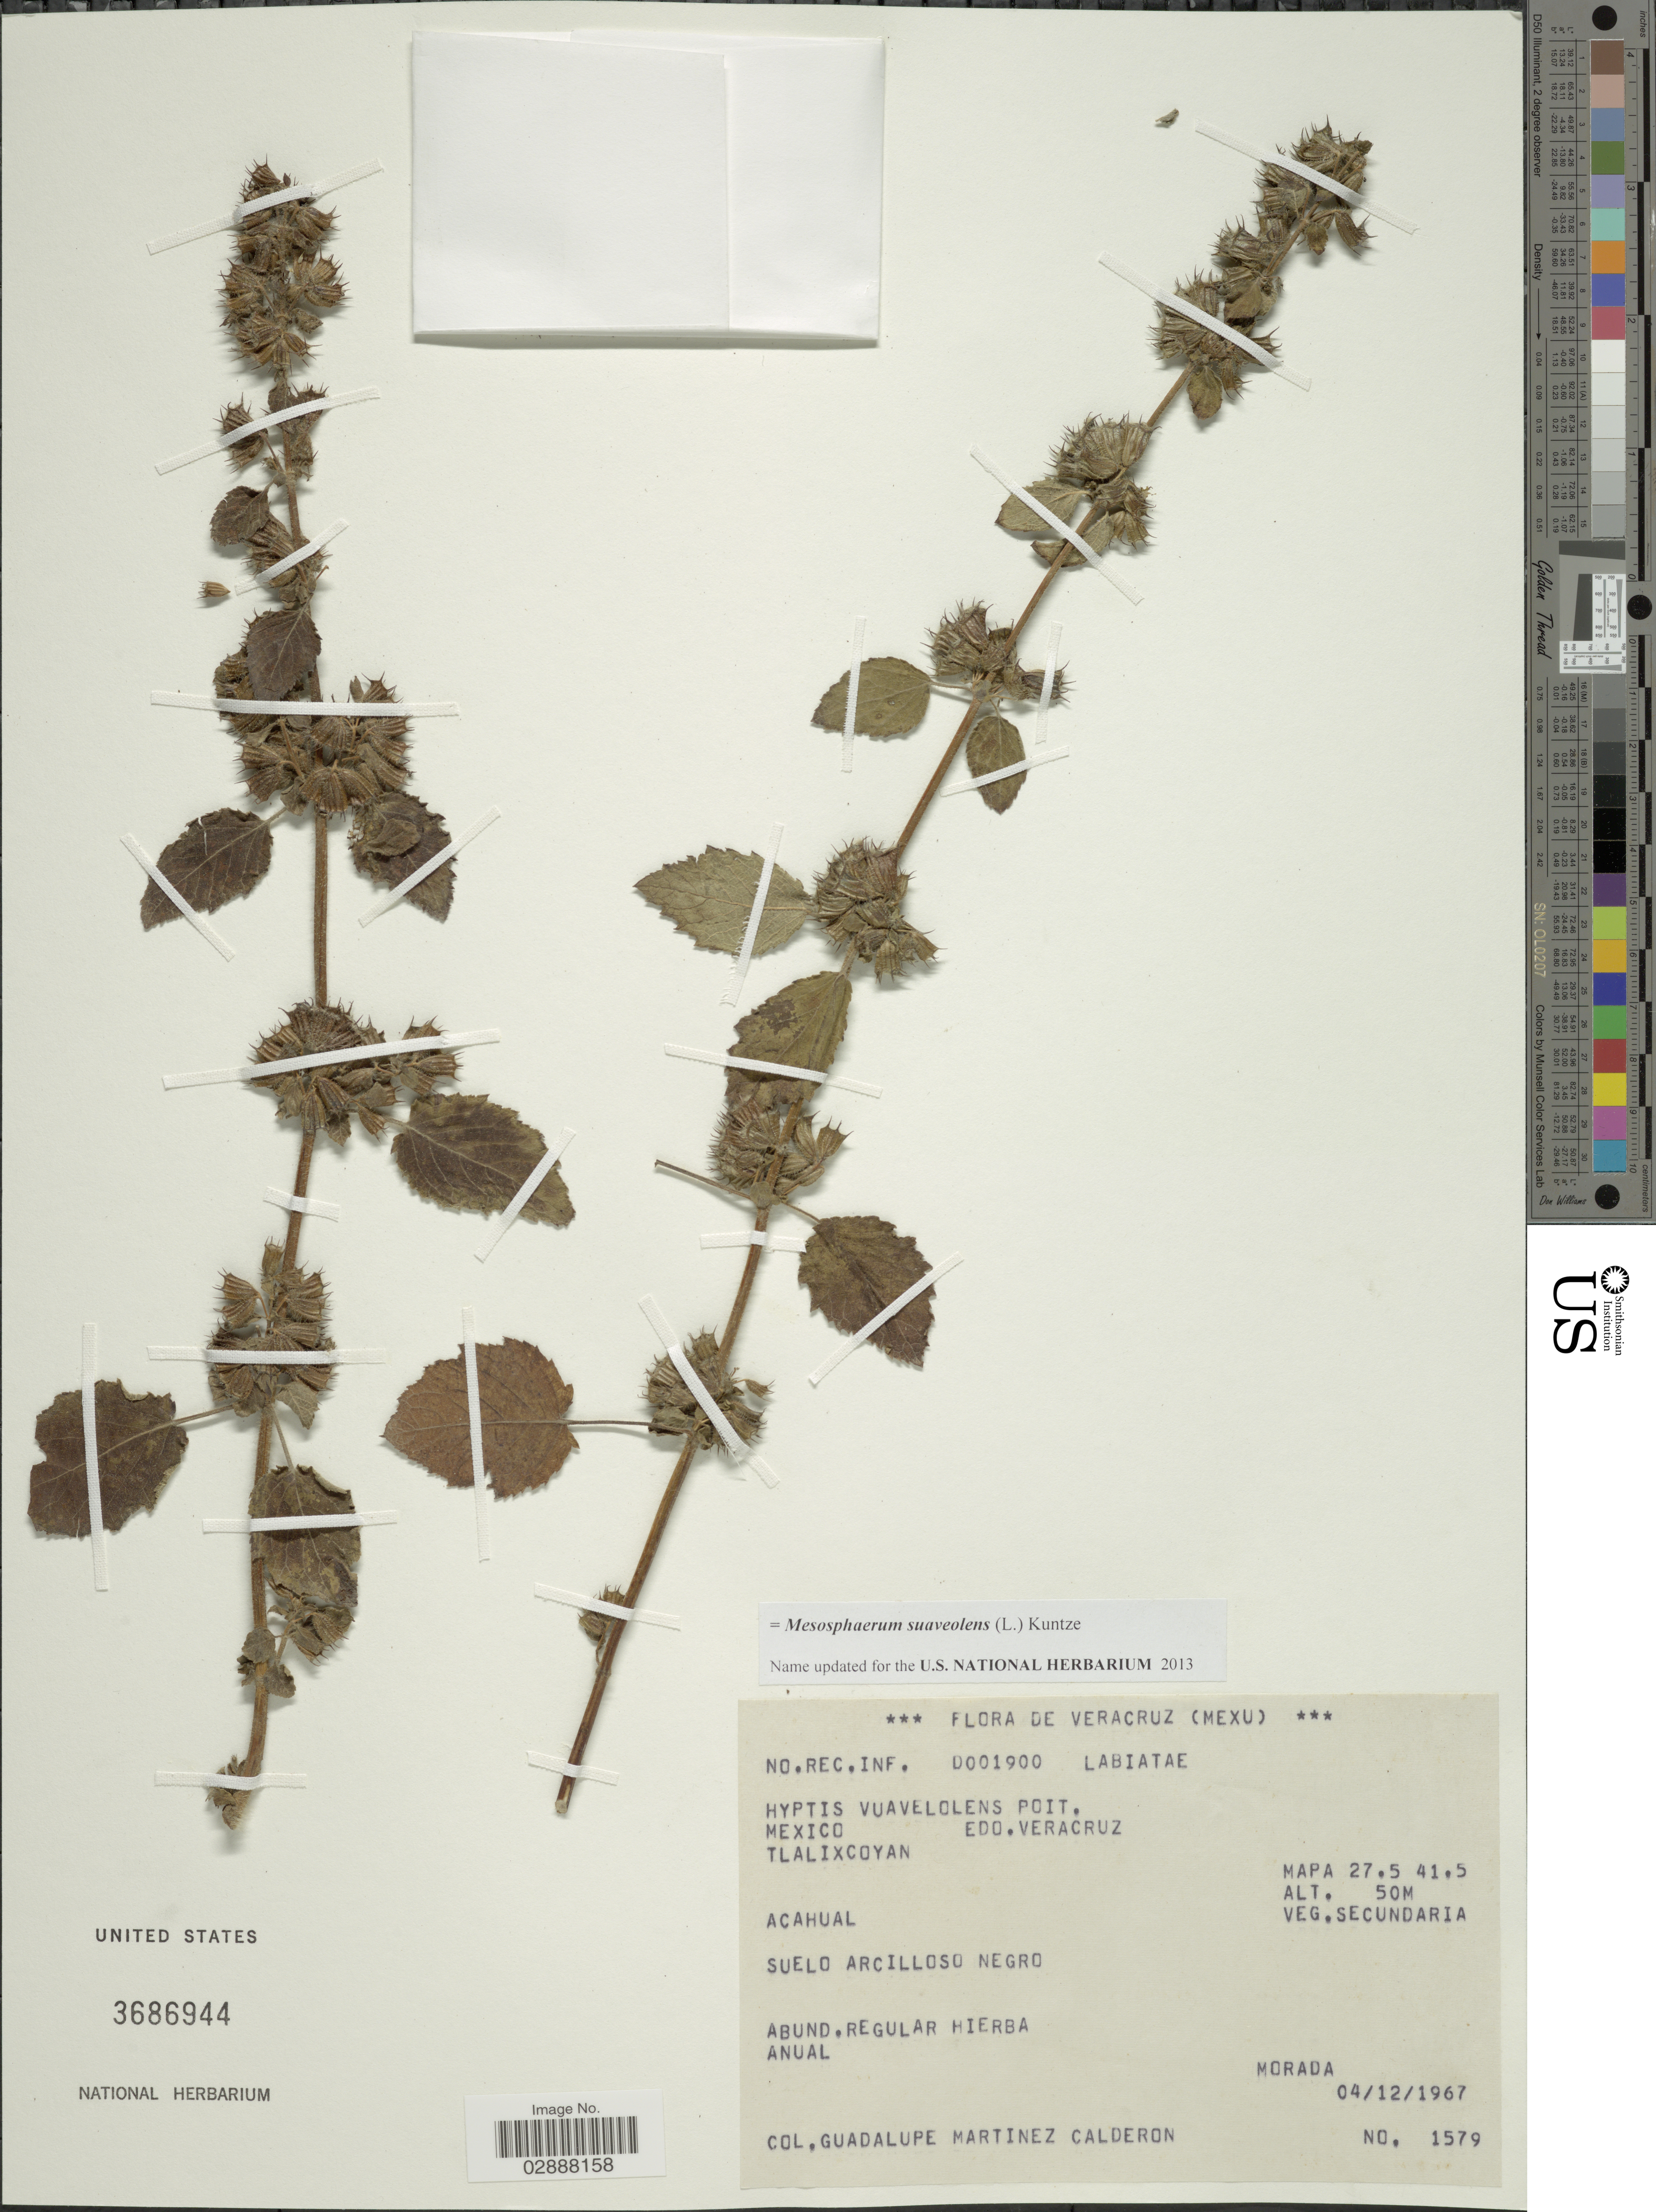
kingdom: Plantae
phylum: Tracheophyta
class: Magnoliopsida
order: Lamiales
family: Lamiaceae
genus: Mesosphaerum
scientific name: Mesosphaerum suaveolens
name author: (L.) Kuntze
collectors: G. Martinez-C.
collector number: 1579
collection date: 1967-12-04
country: Mexico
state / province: Veracruz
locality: Veracruz. Edo. Veracruz. Tlalixcoyan. Mapa 27.5 41.5.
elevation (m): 50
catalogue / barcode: US 3686944